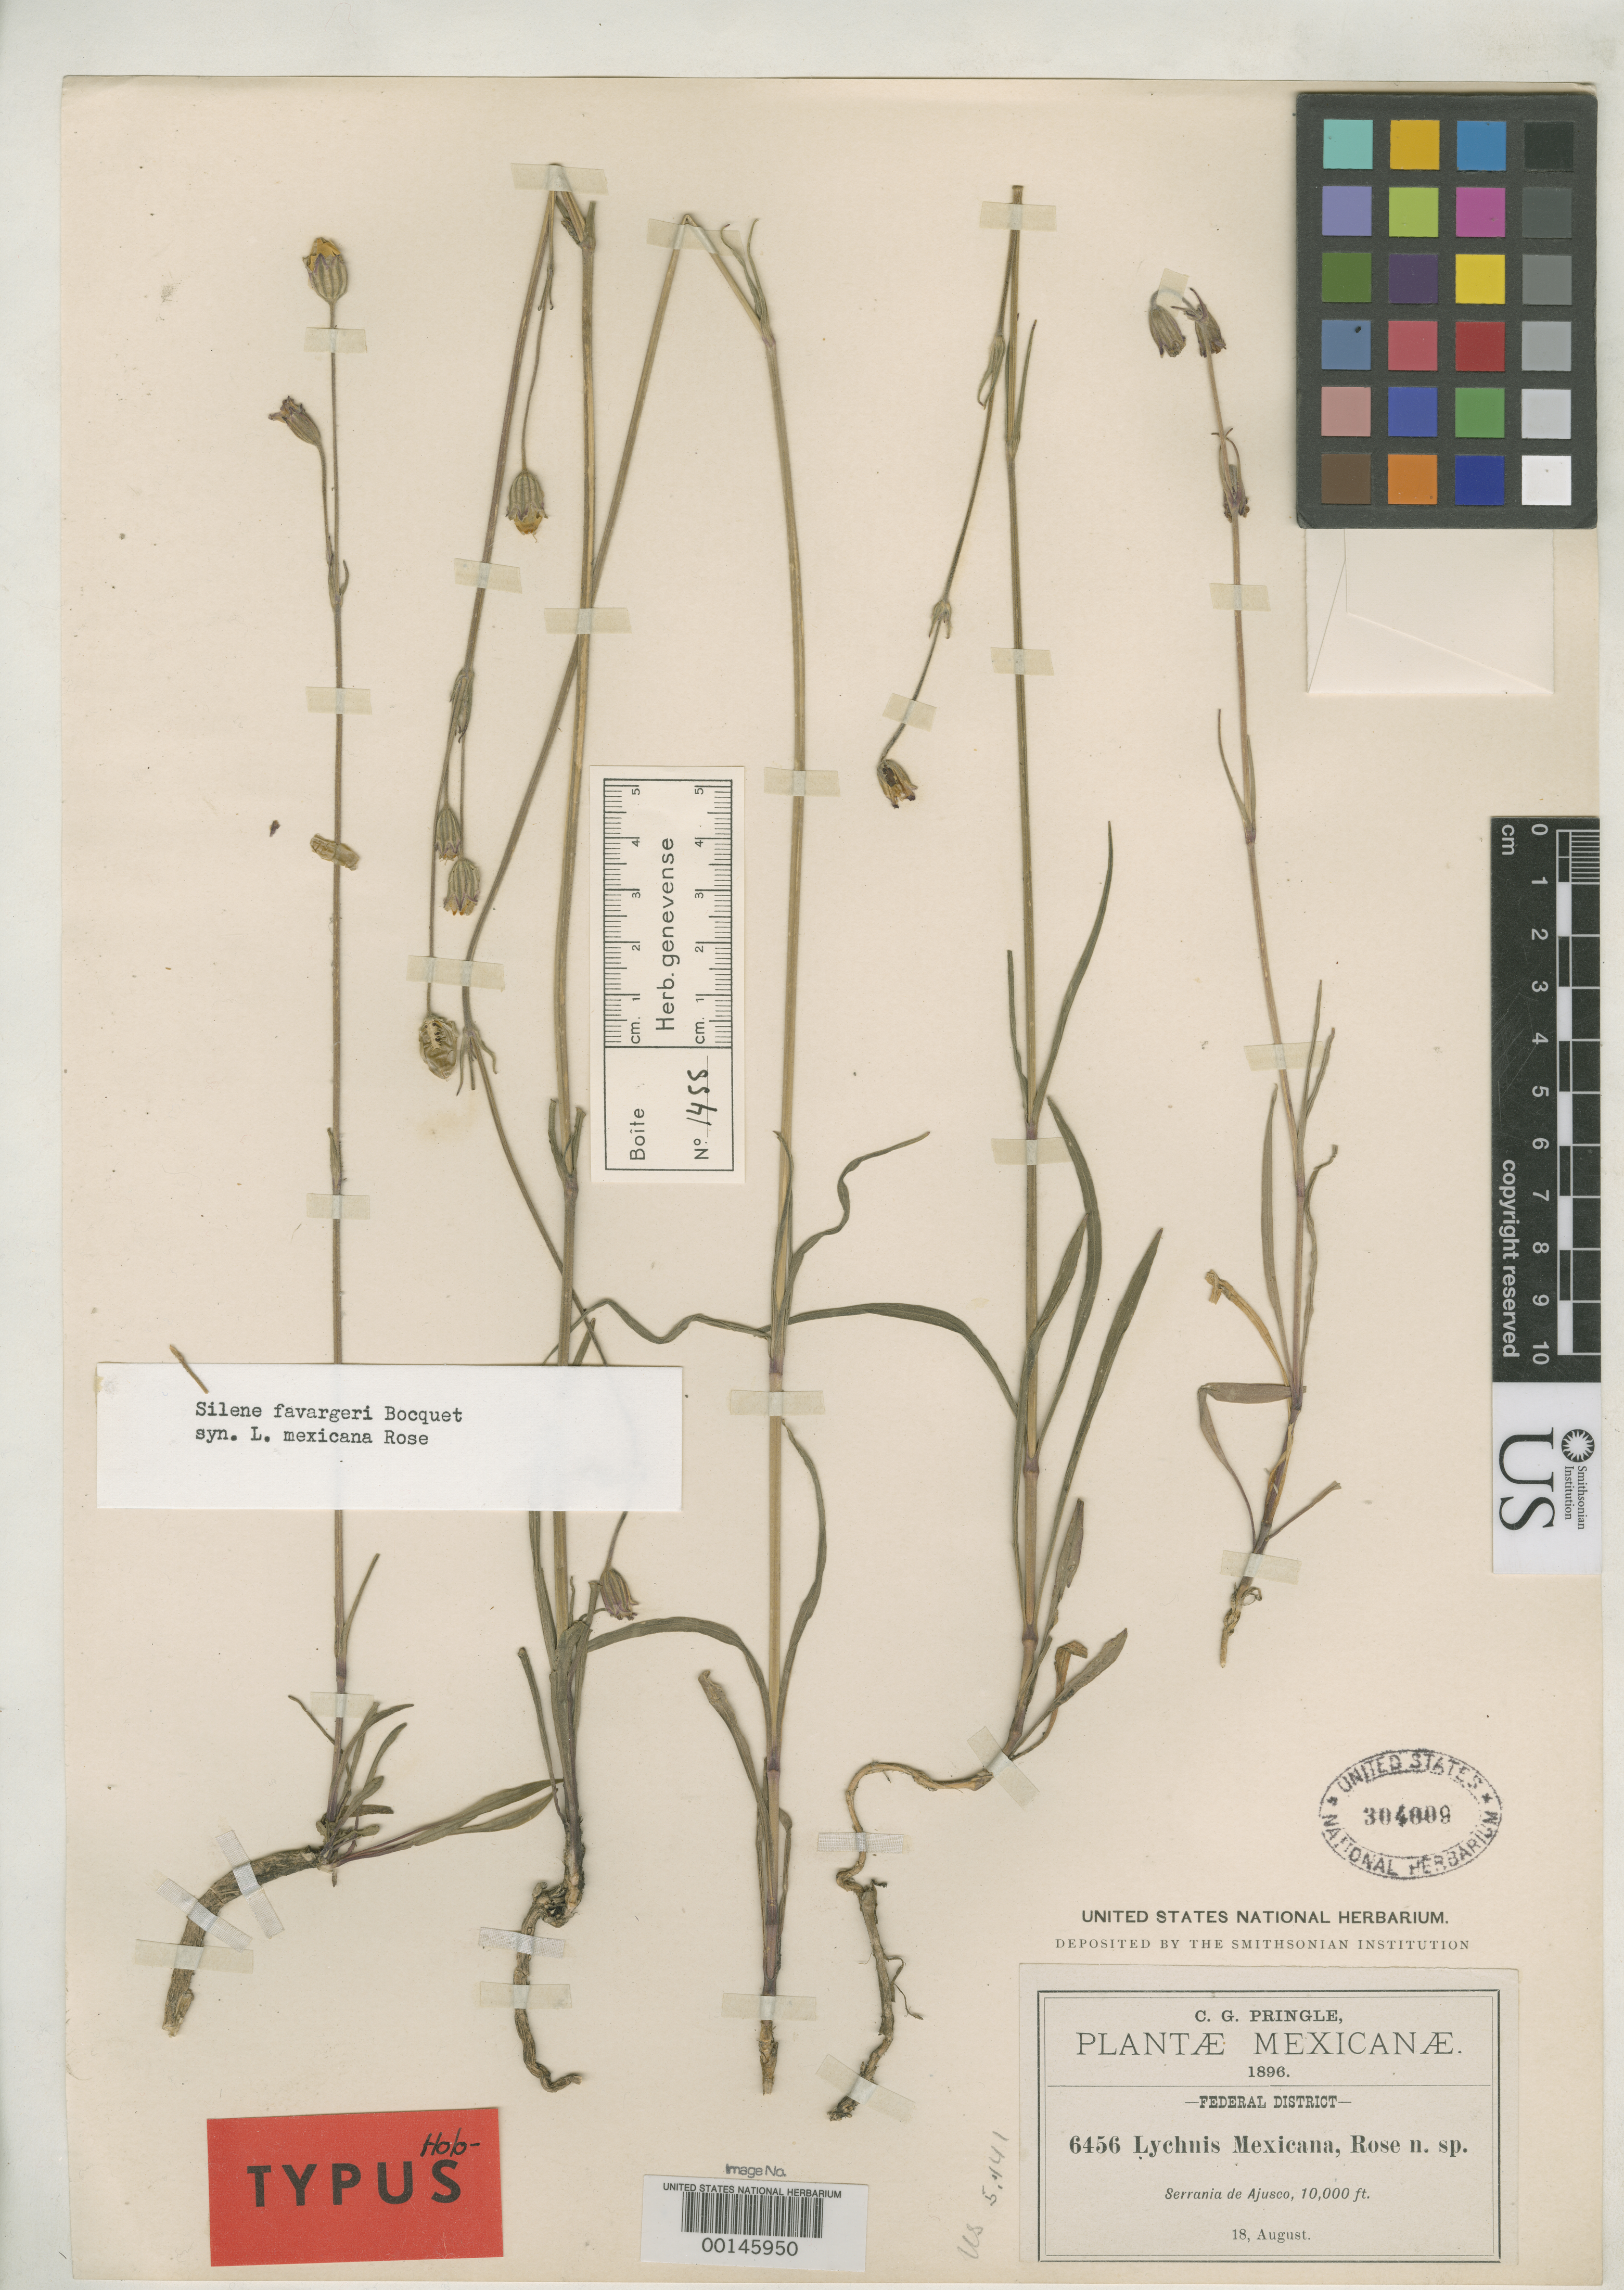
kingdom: Plantae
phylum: Tracheophyta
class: Magnoliopsida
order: Caryophyllales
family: Caryophyllaceae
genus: Lychnis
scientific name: Lychnis mexicana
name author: Rose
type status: Holotype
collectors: C. G. Pringle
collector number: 6456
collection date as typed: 18 Aug 1896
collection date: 1896-08-18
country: Mexico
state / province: Distrito Federal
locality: Sierra de Ajusco.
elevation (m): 3215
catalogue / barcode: US 304009